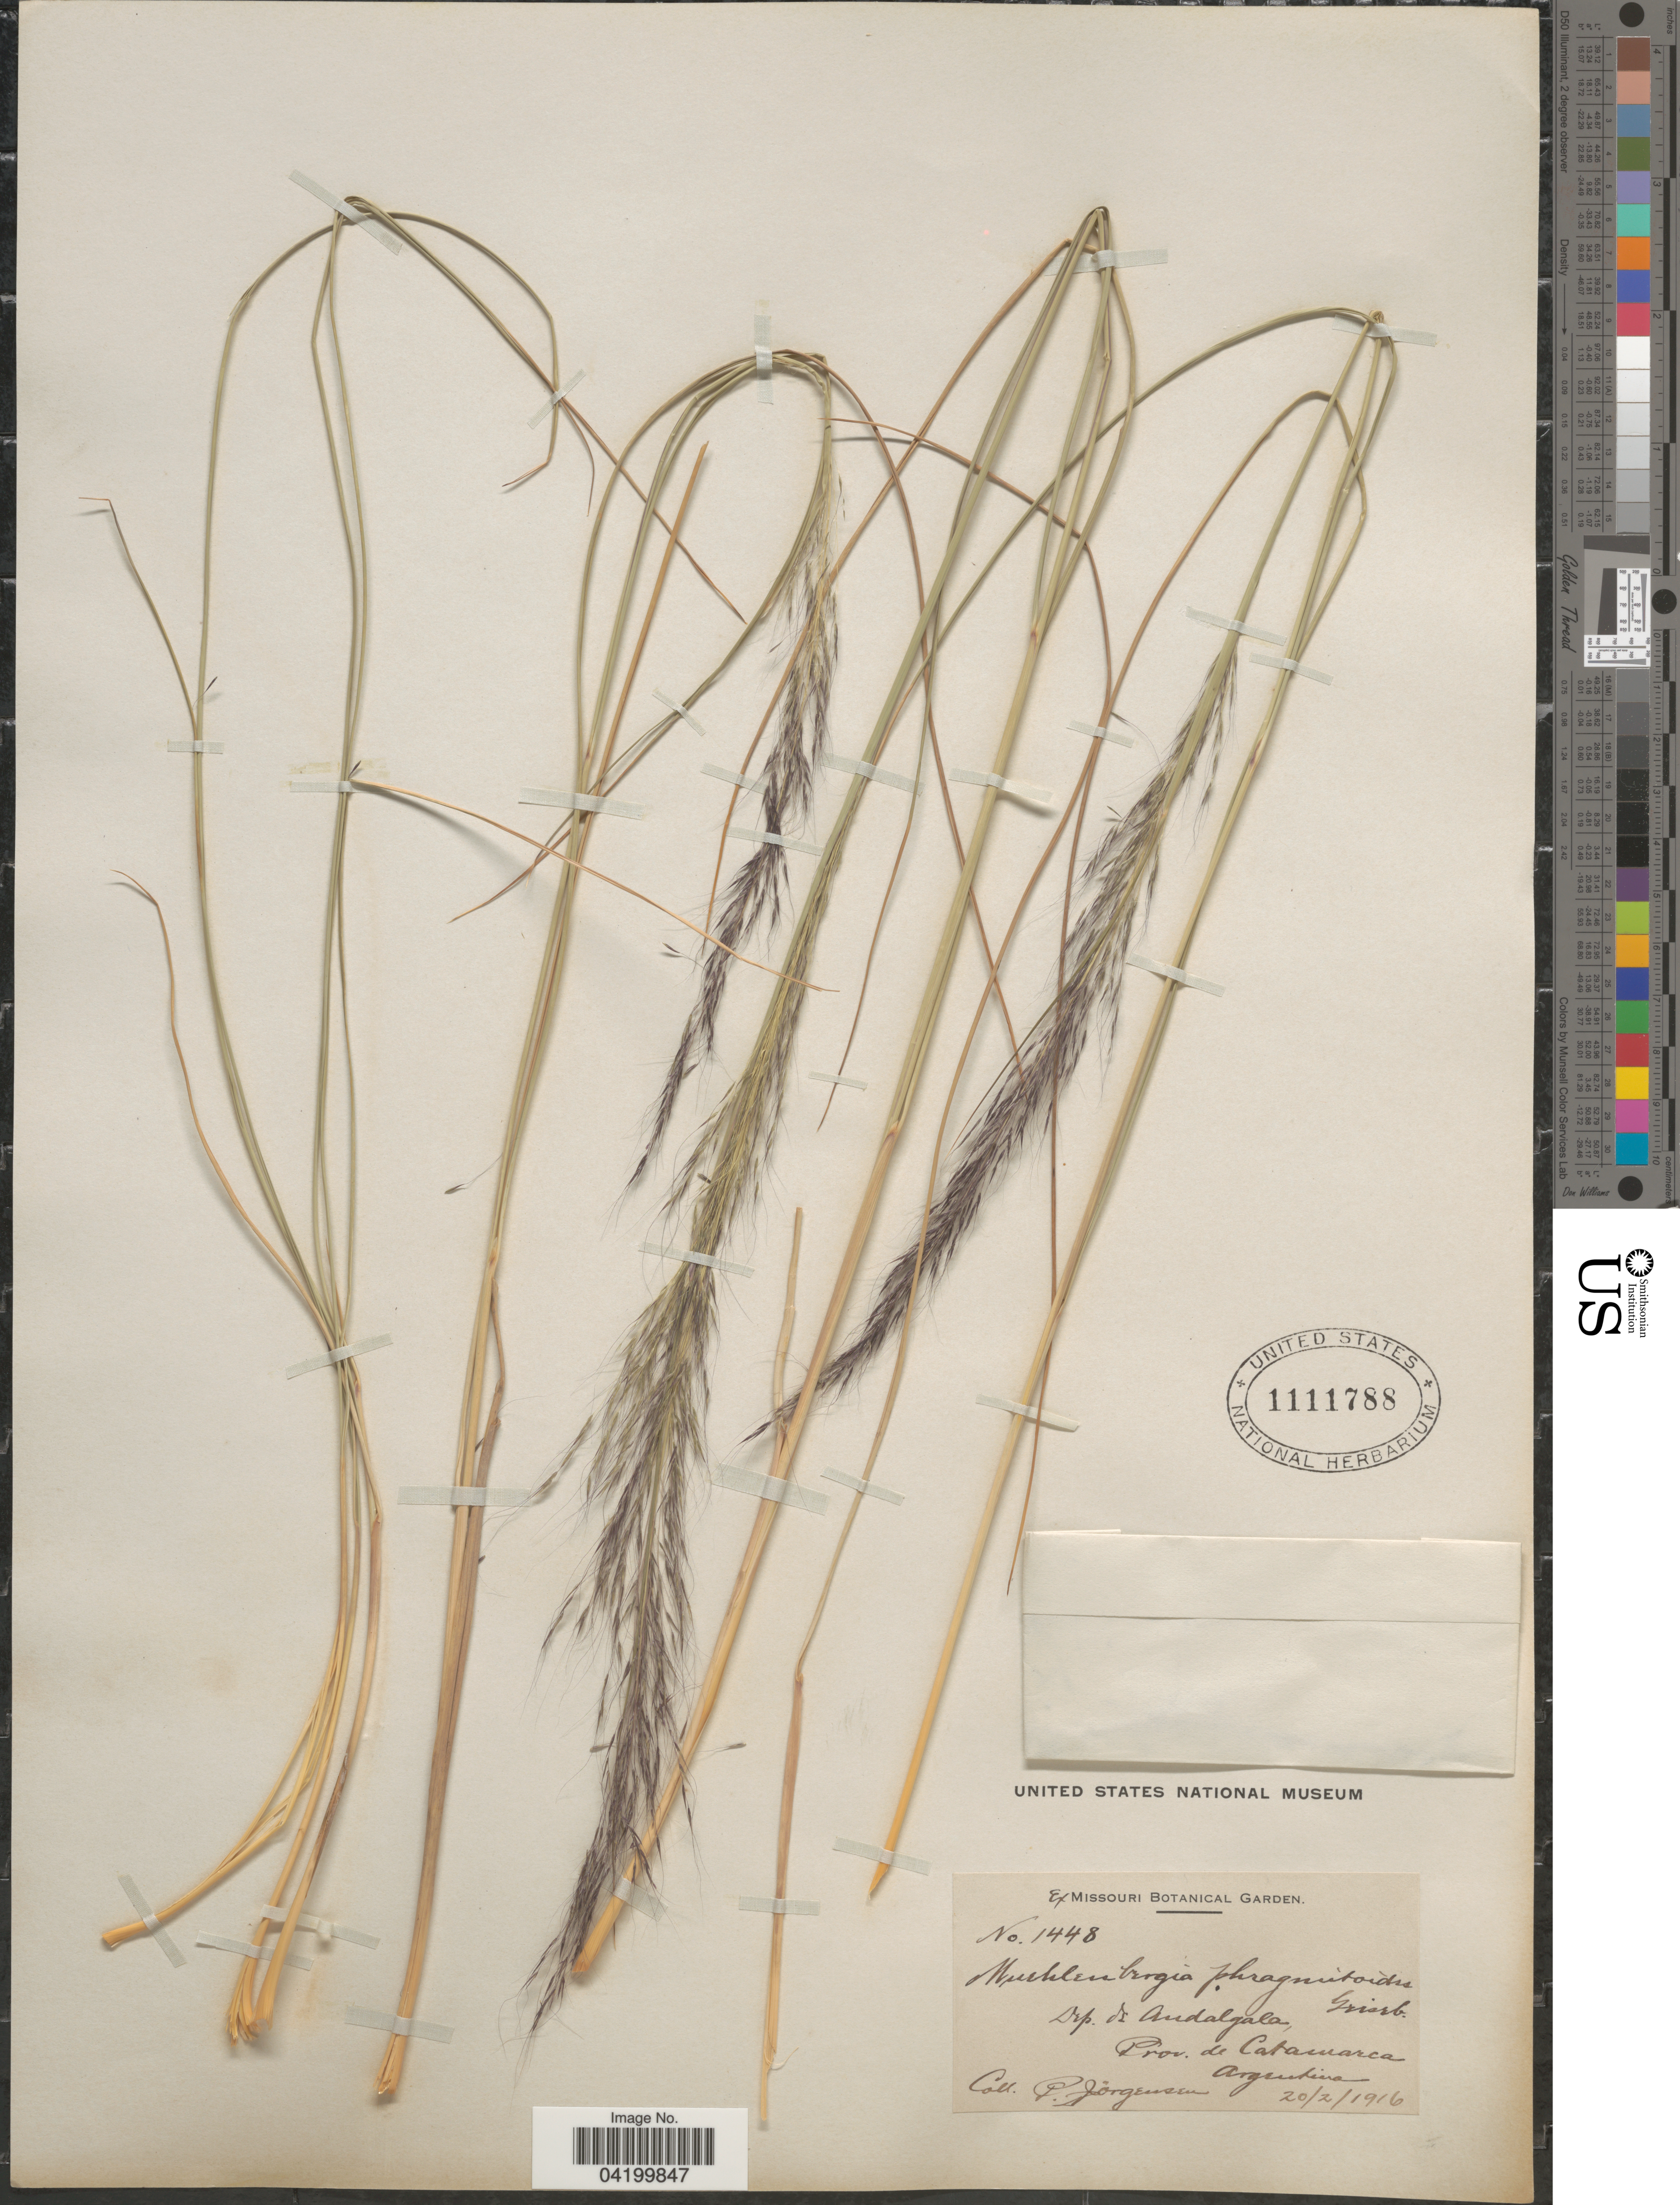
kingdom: Plantae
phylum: Tracheophyta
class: Liliopsida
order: Poales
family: Poaceae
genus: Muhlenbergia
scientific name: Muhlenbergia rigida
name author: (Kunth) Kunth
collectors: P. Jörgensen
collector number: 1448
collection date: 1916-02-20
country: Argentina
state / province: Catamarca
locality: Dep. de Andalgala.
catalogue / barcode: US 1111788